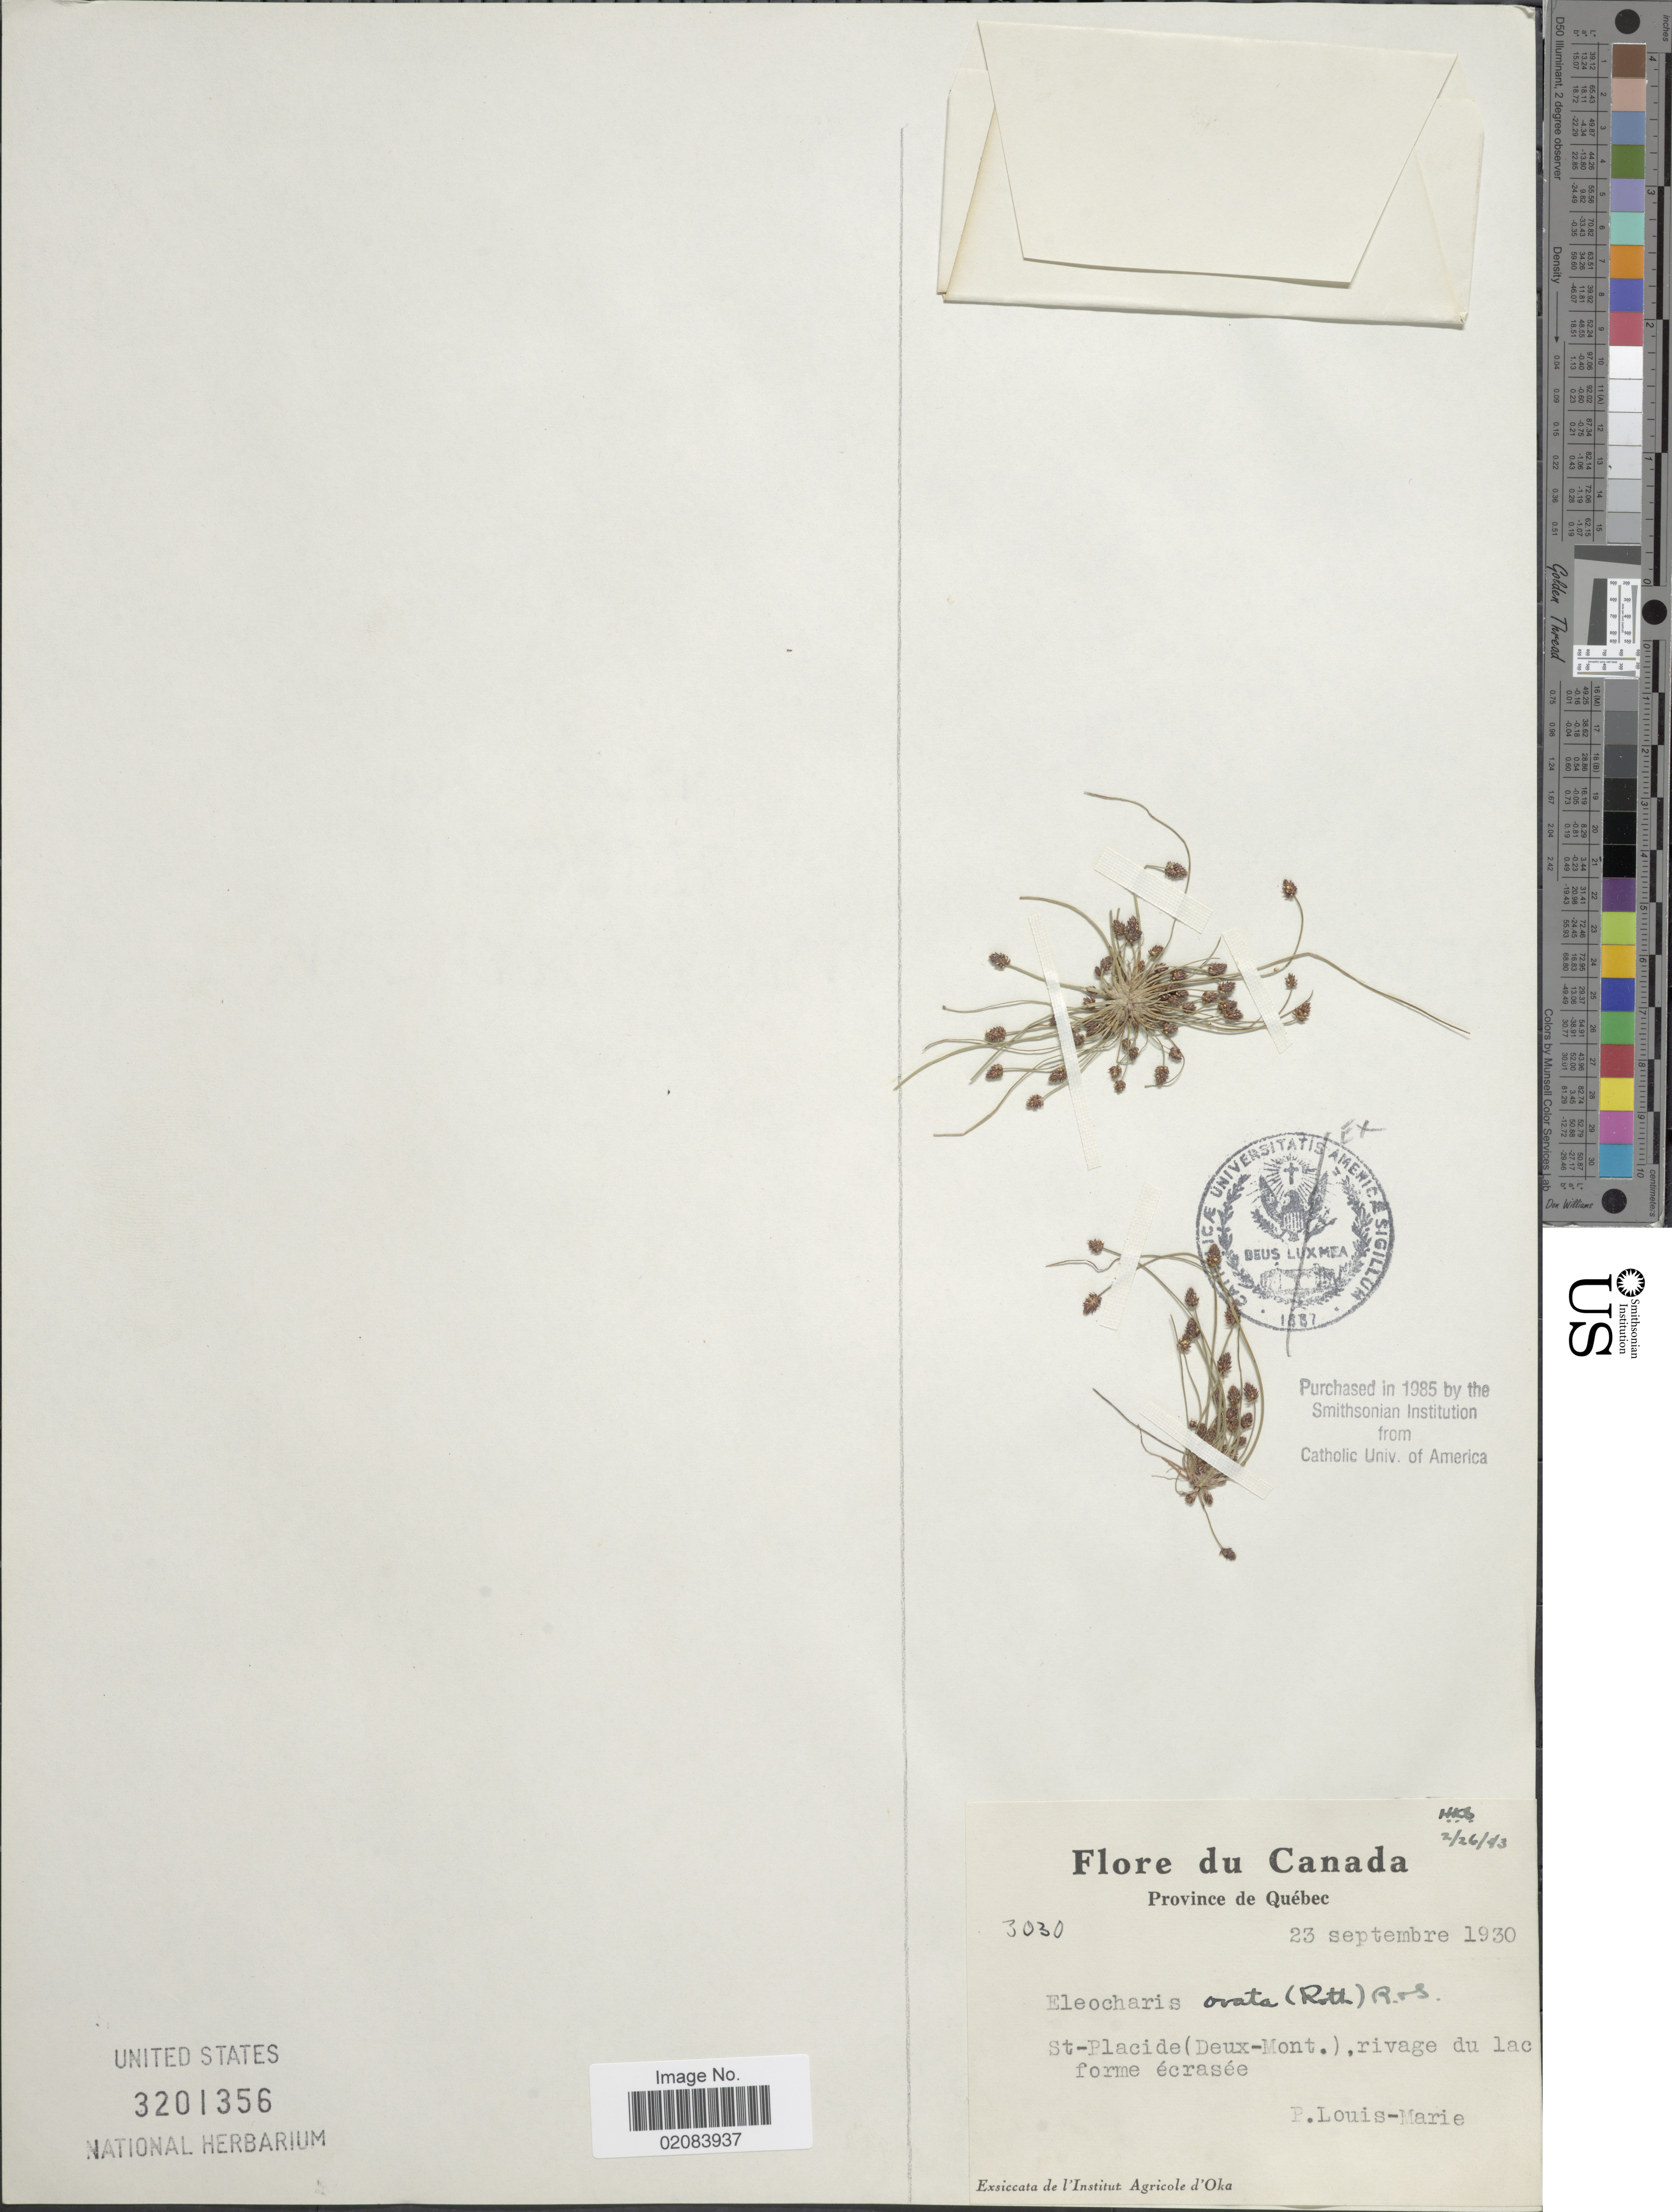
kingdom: Plantae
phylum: Tracheophyta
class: Liliopsida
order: Poales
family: Cyperaceae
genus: Eleocharis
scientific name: Eleocharis ovata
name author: (Roth) Roem. & Schult.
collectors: L.-M. LaLonde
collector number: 3030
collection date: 1930-09-23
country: Canada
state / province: Quebec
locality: St-Placide (Deux-Mont.), rivage du lac forme écrasée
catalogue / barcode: US 3201356